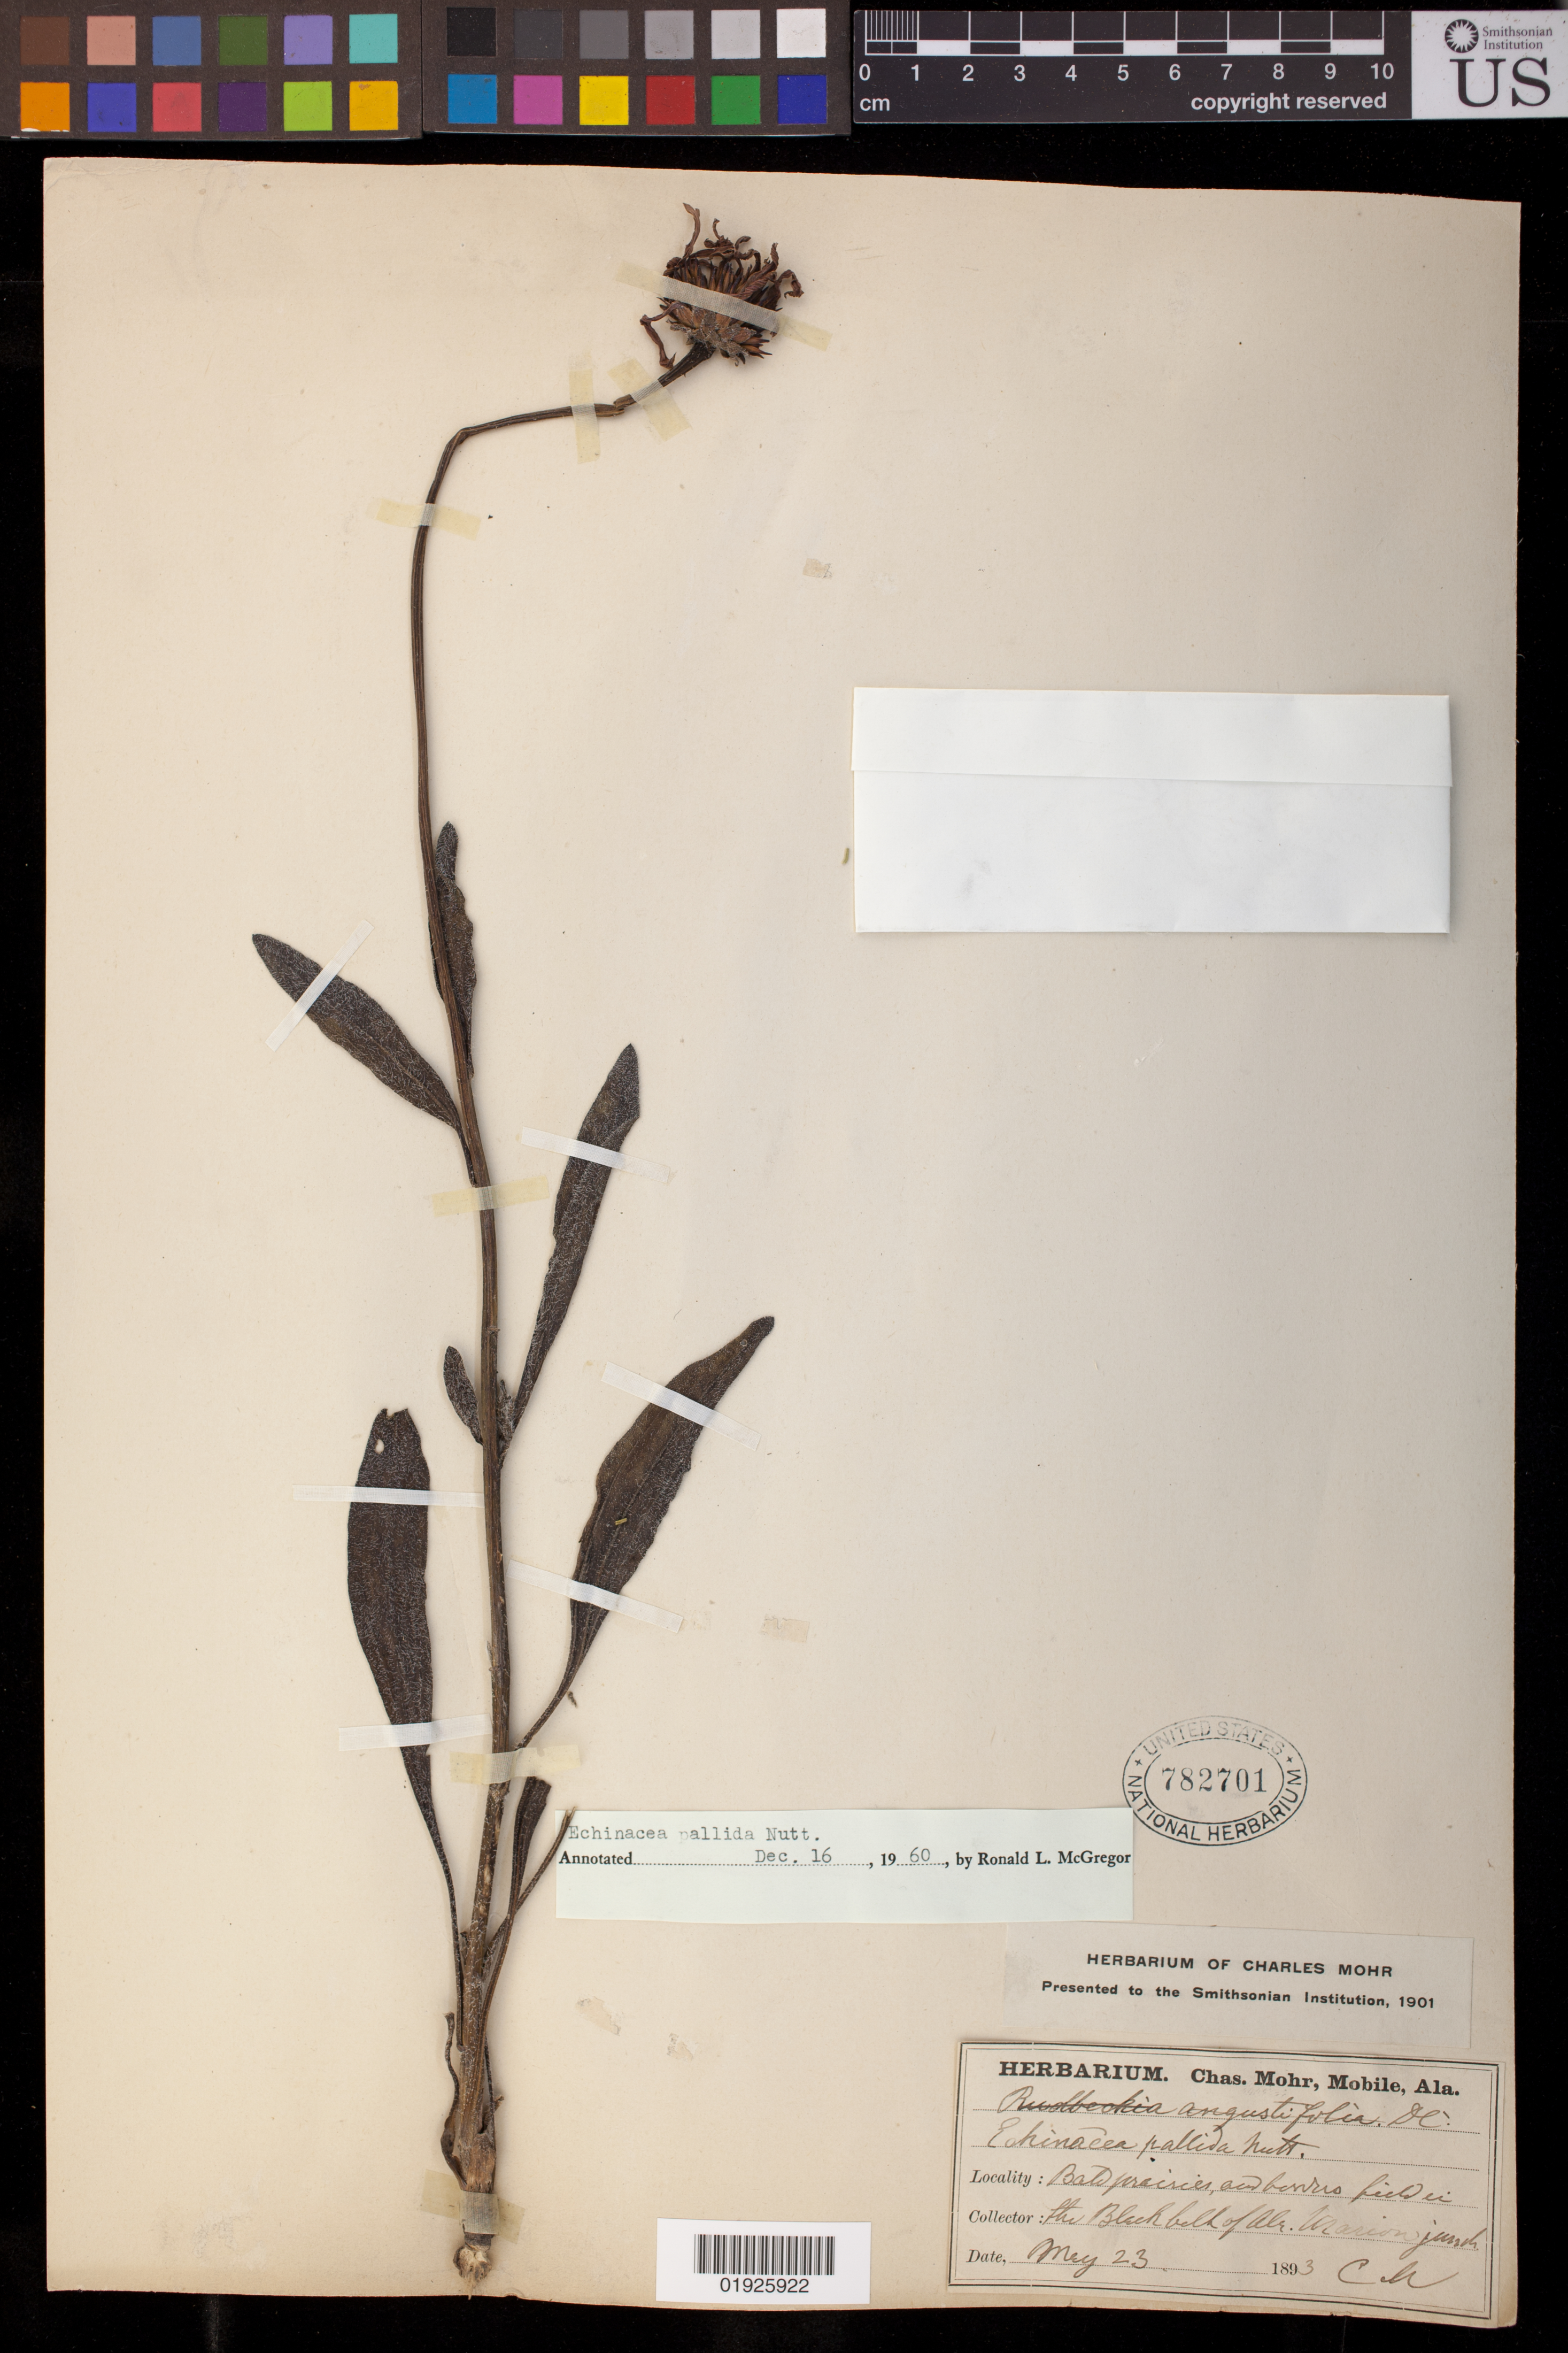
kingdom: Plantae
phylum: Tracheophyta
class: Magnoliopsida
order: Asterales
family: Asteraceae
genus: Echinacea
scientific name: Echinacea pallida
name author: (Nutt.) Nutt.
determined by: McGregor, R. L.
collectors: C. T. Mohr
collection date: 1893-05-23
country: United States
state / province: Alabama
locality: Blackbelt of Alabama, Marion junct.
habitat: Bald prairies and field.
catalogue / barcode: US 782701